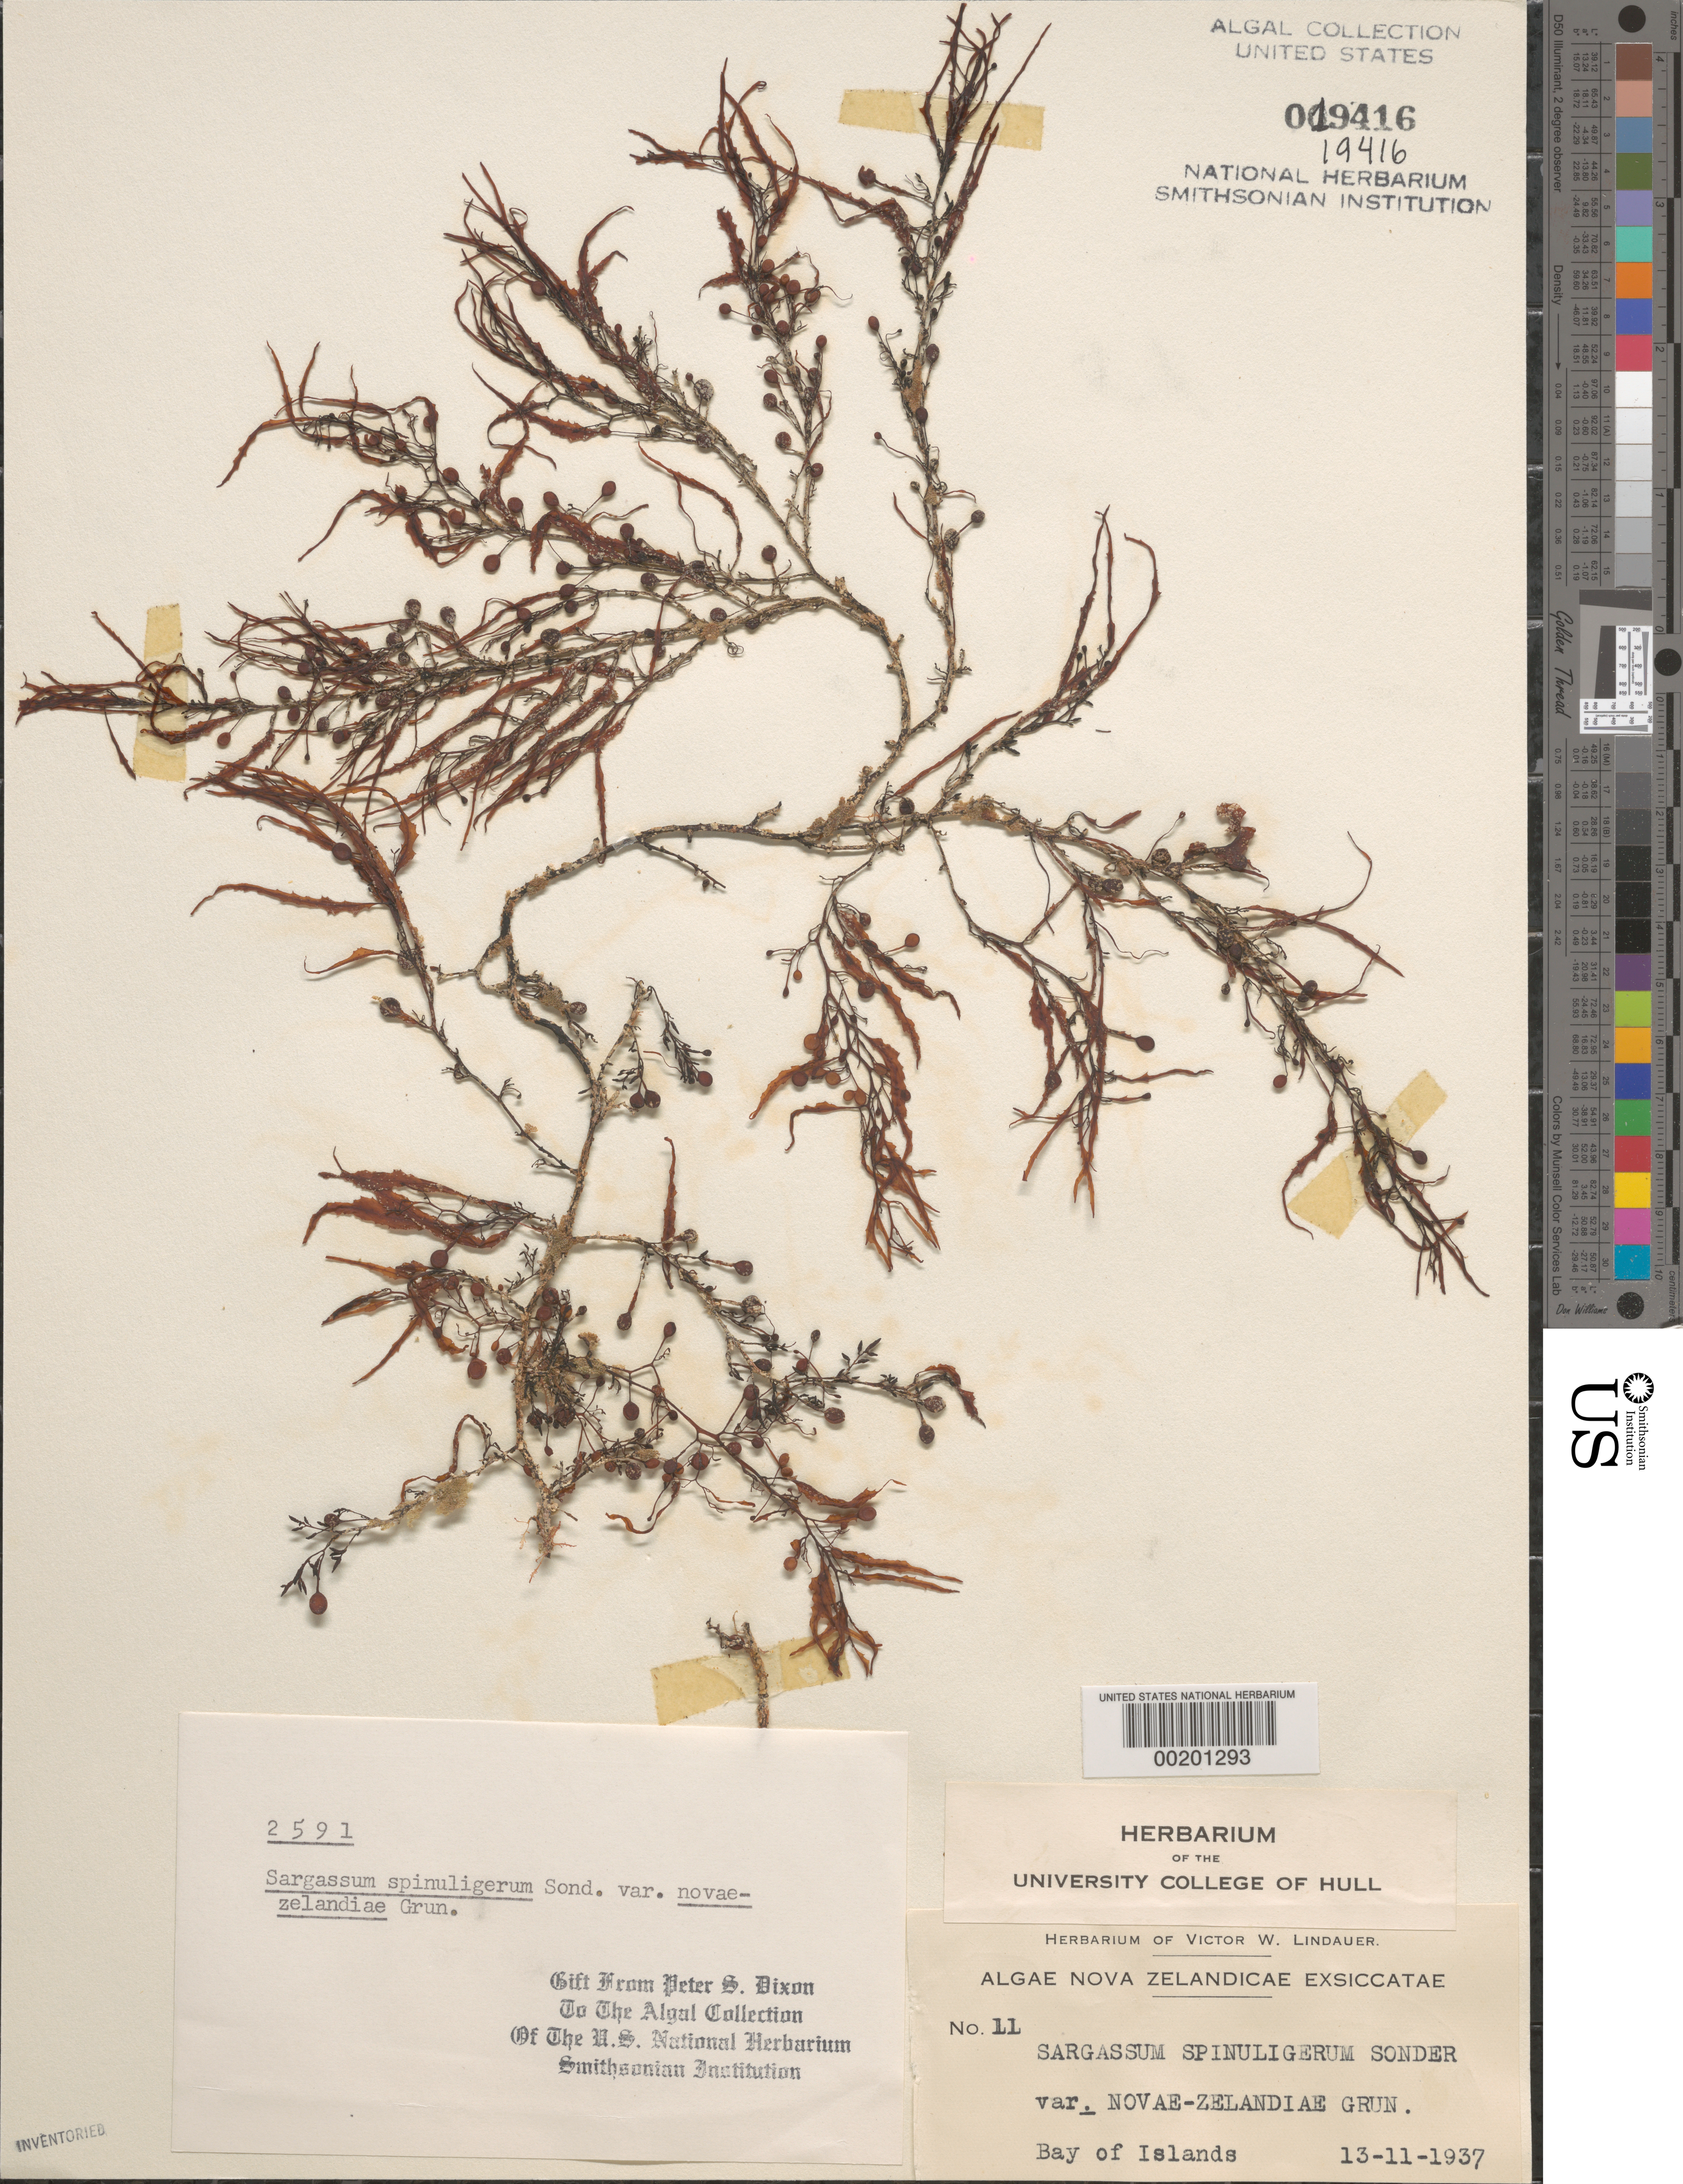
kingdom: Chromista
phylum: Ochrophyta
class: Phaeophyceae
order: Fucales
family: Sargassaceae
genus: Sargassum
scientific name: Sargassum spinuligerum var. novae-zelandiae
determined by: Dixon, P. S.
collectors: V. Lindauer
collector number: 11 & PSD 2591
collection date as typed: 13 Nov 1937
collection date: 1937-11-13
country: New Zealand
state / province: Northland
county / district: Far North District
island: North Island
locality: Bay of Islands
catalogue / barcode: US 19416